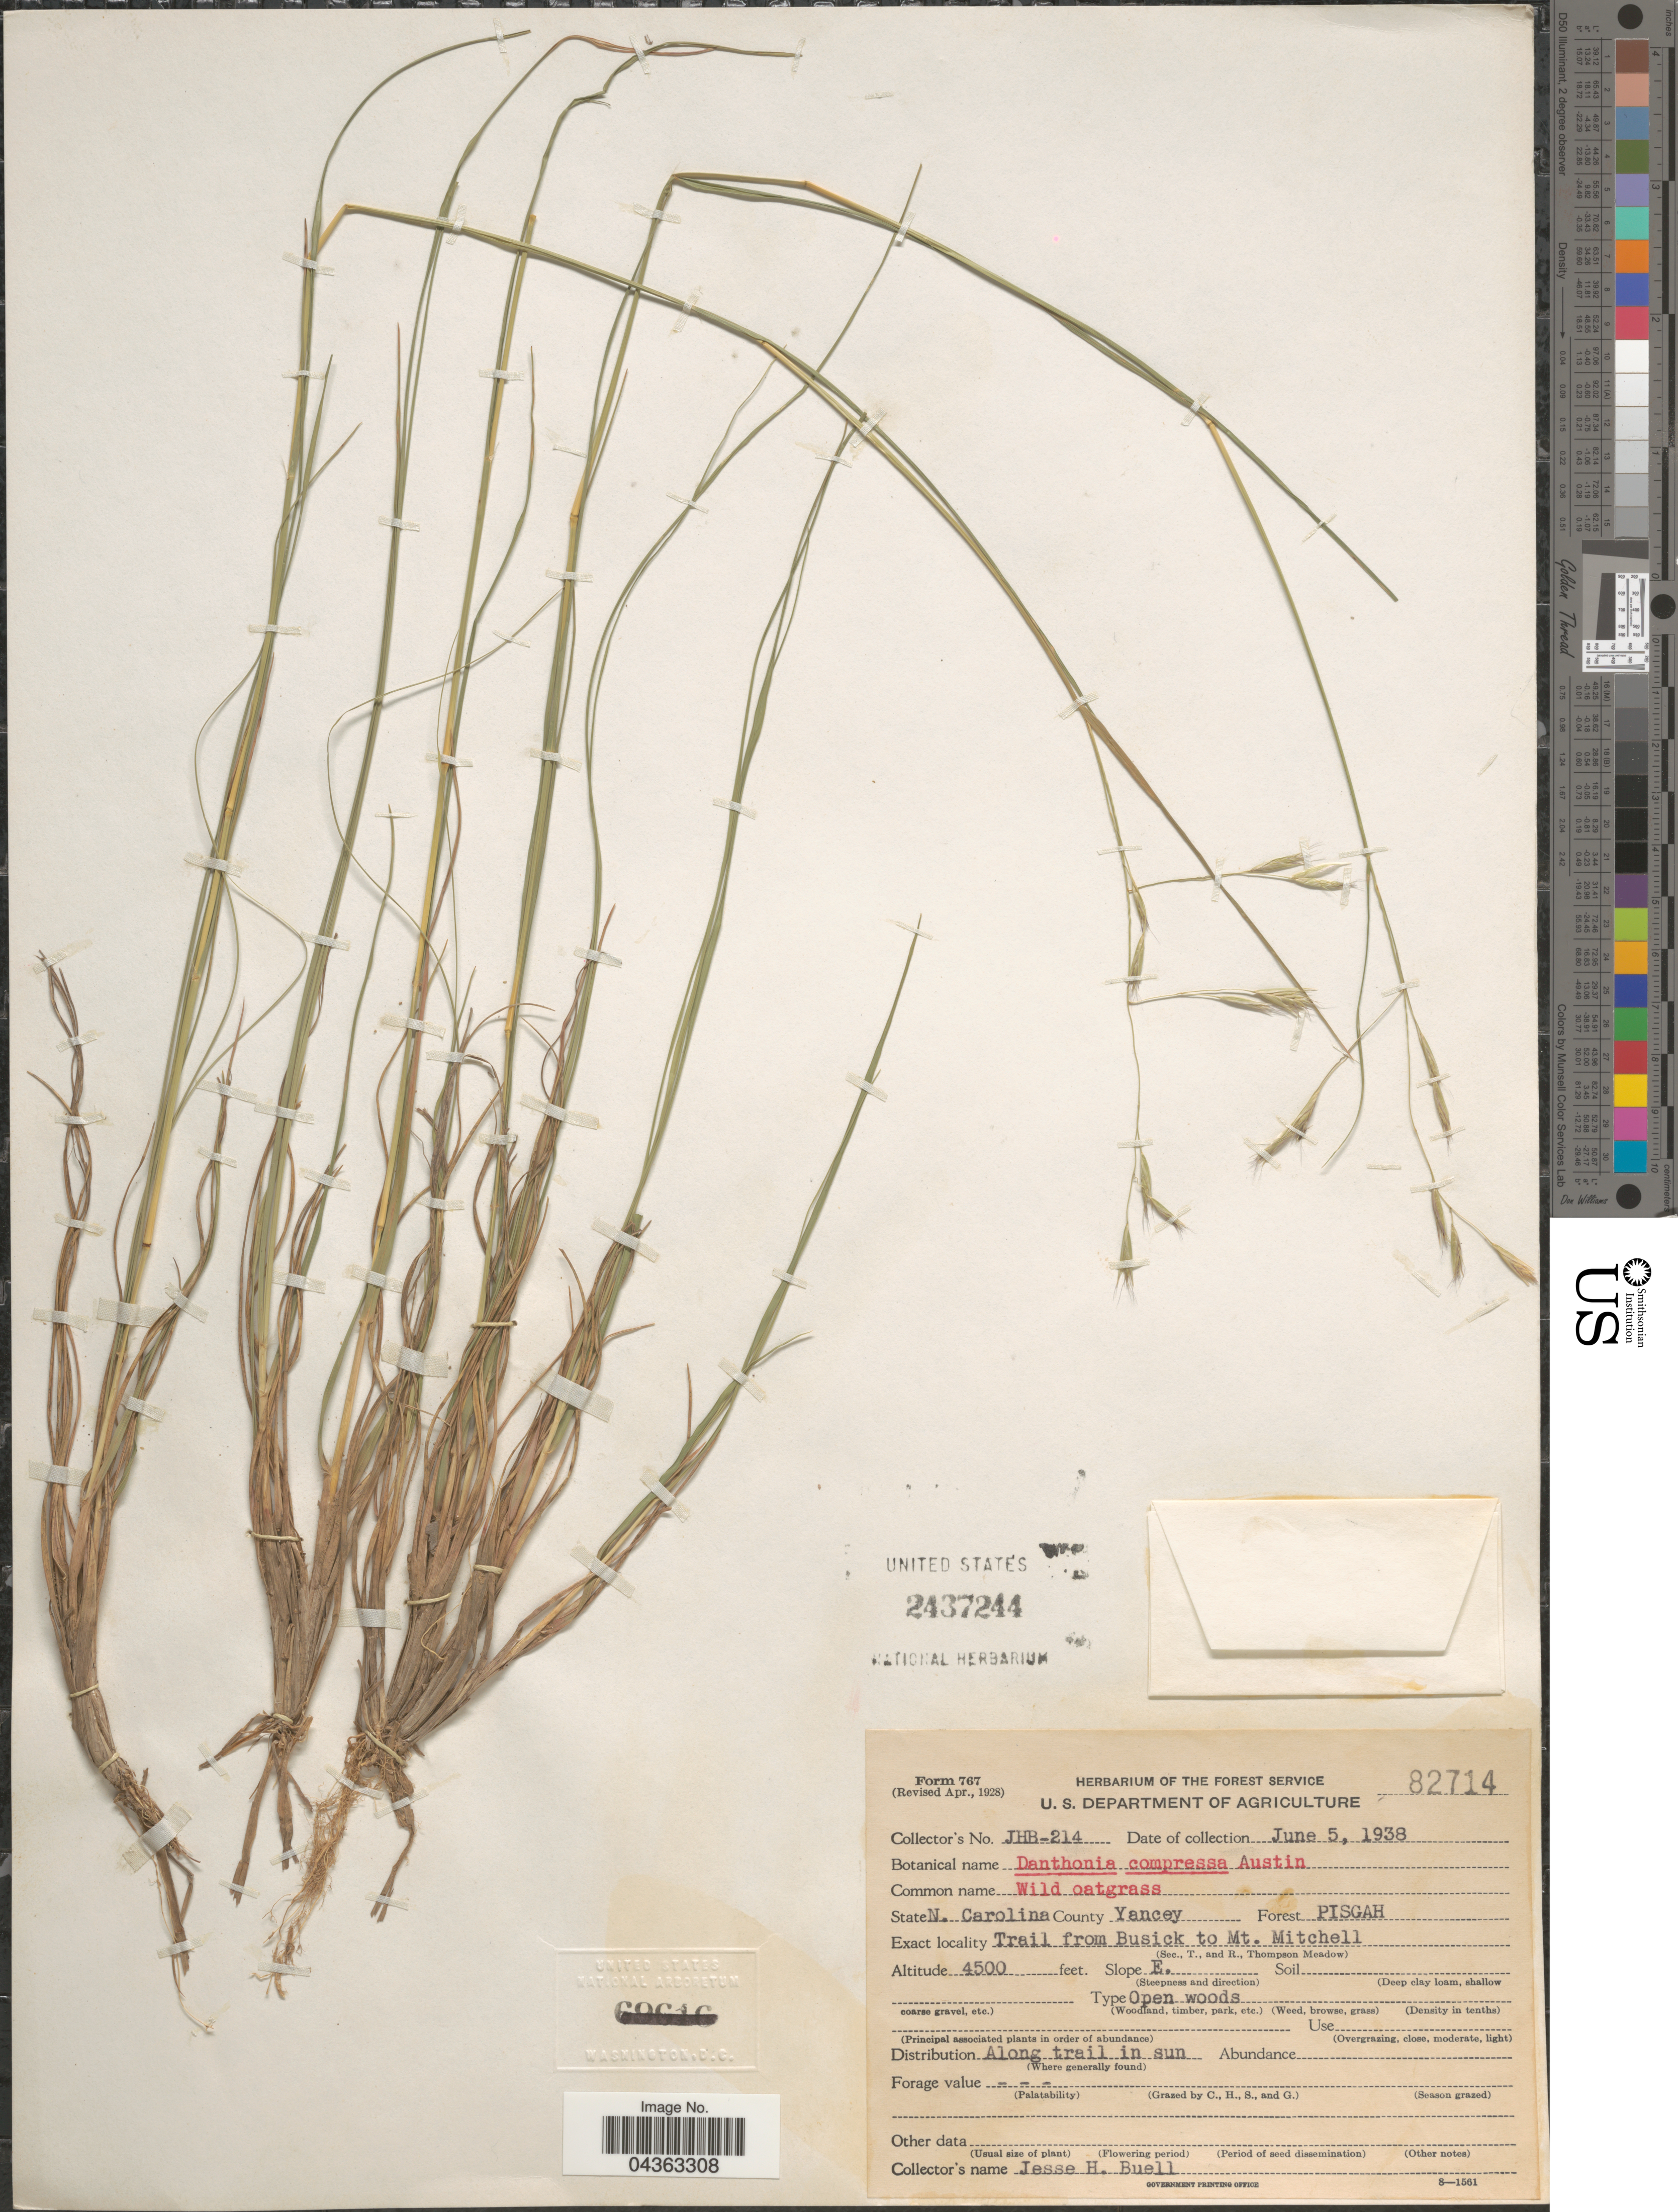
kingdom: Plantae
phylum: Tracheophyta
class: Liliopsida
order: Poales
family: Poaceae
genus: Danthonia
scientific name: Danthonia compressa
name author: Austin in F. Peck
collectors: J. Buell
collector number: JHB-214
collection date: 1938-06-05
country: United States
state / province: North Carolina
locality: County Yancey. Forest PISGAH. Trail from Busick to Mt. Mitchell. Slope E.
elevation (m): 1372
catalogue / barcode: US 2437244